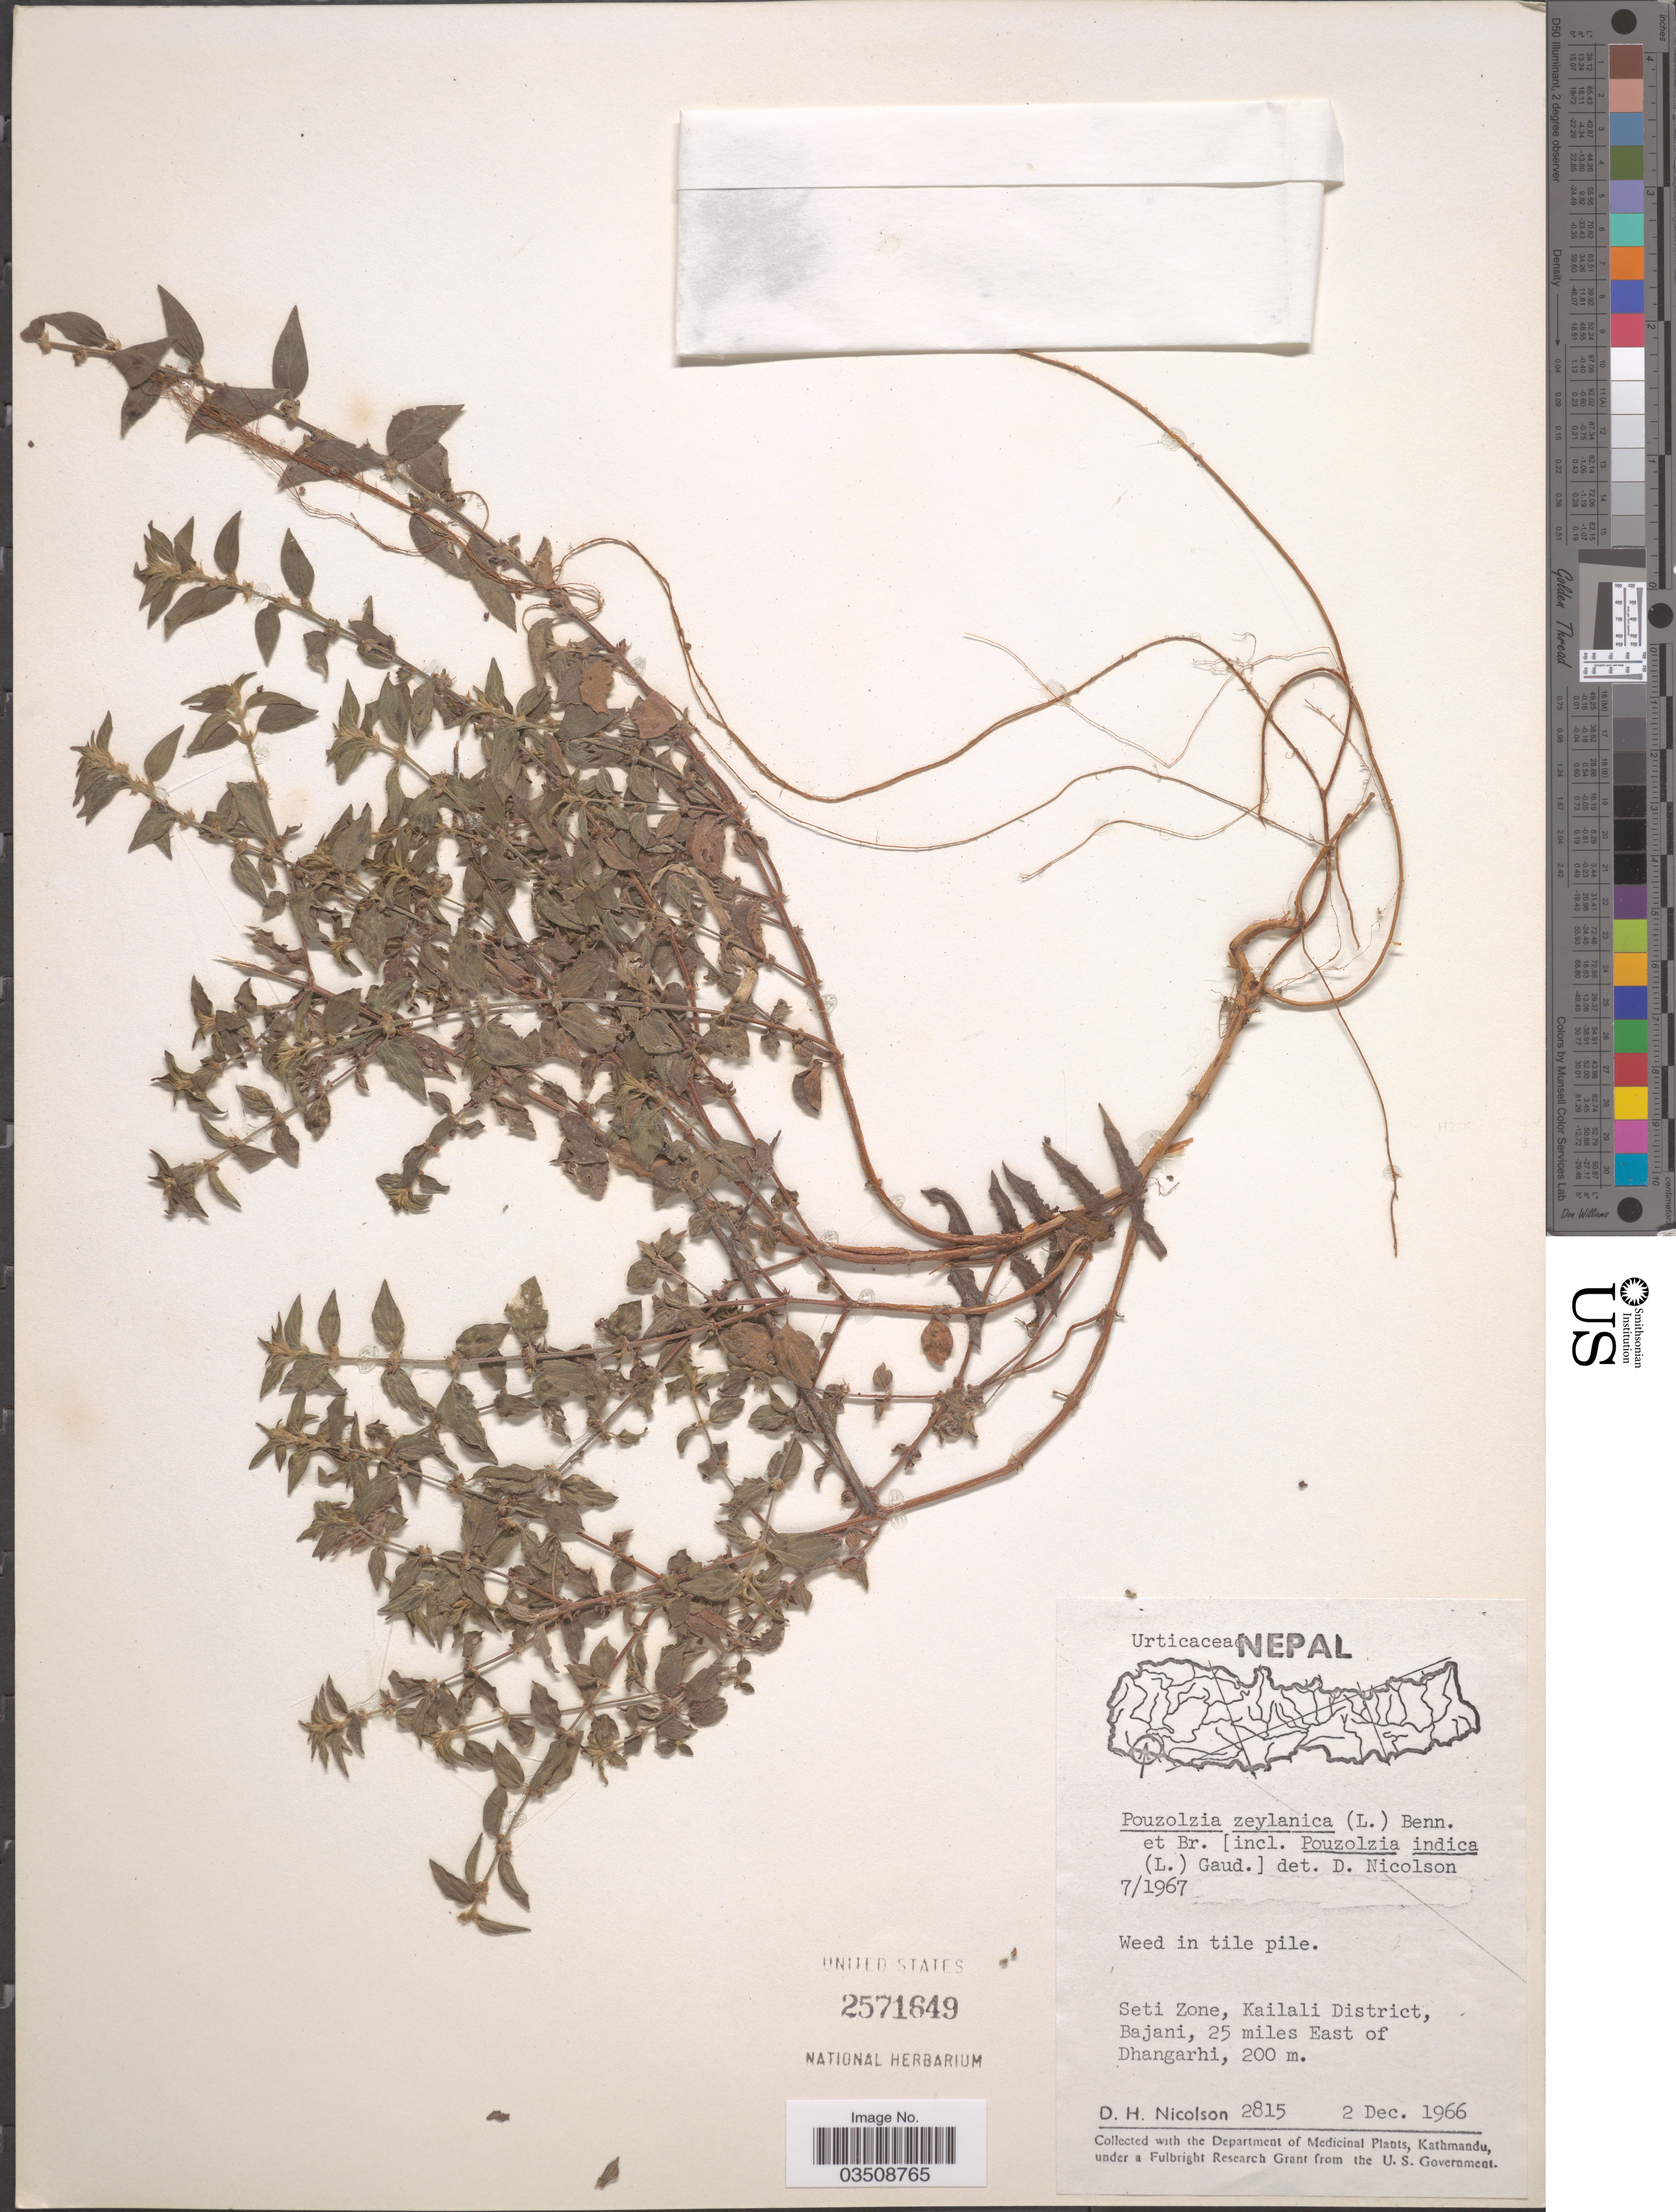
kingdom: Plantae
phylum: Tracheophyta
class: Magnoliopsida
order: Rosales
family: Urticaceae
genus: Pouzolzia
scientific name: Pouzolzia zeylanica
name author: (L.) Benn.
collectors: D. H. Nicolson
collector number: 2815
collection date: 1966-12-02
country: Nepal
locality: Seti Zone, Kailali District, Bajani, 25 miles East of Dhangarhi.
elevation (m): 200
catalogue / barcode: US 2571649